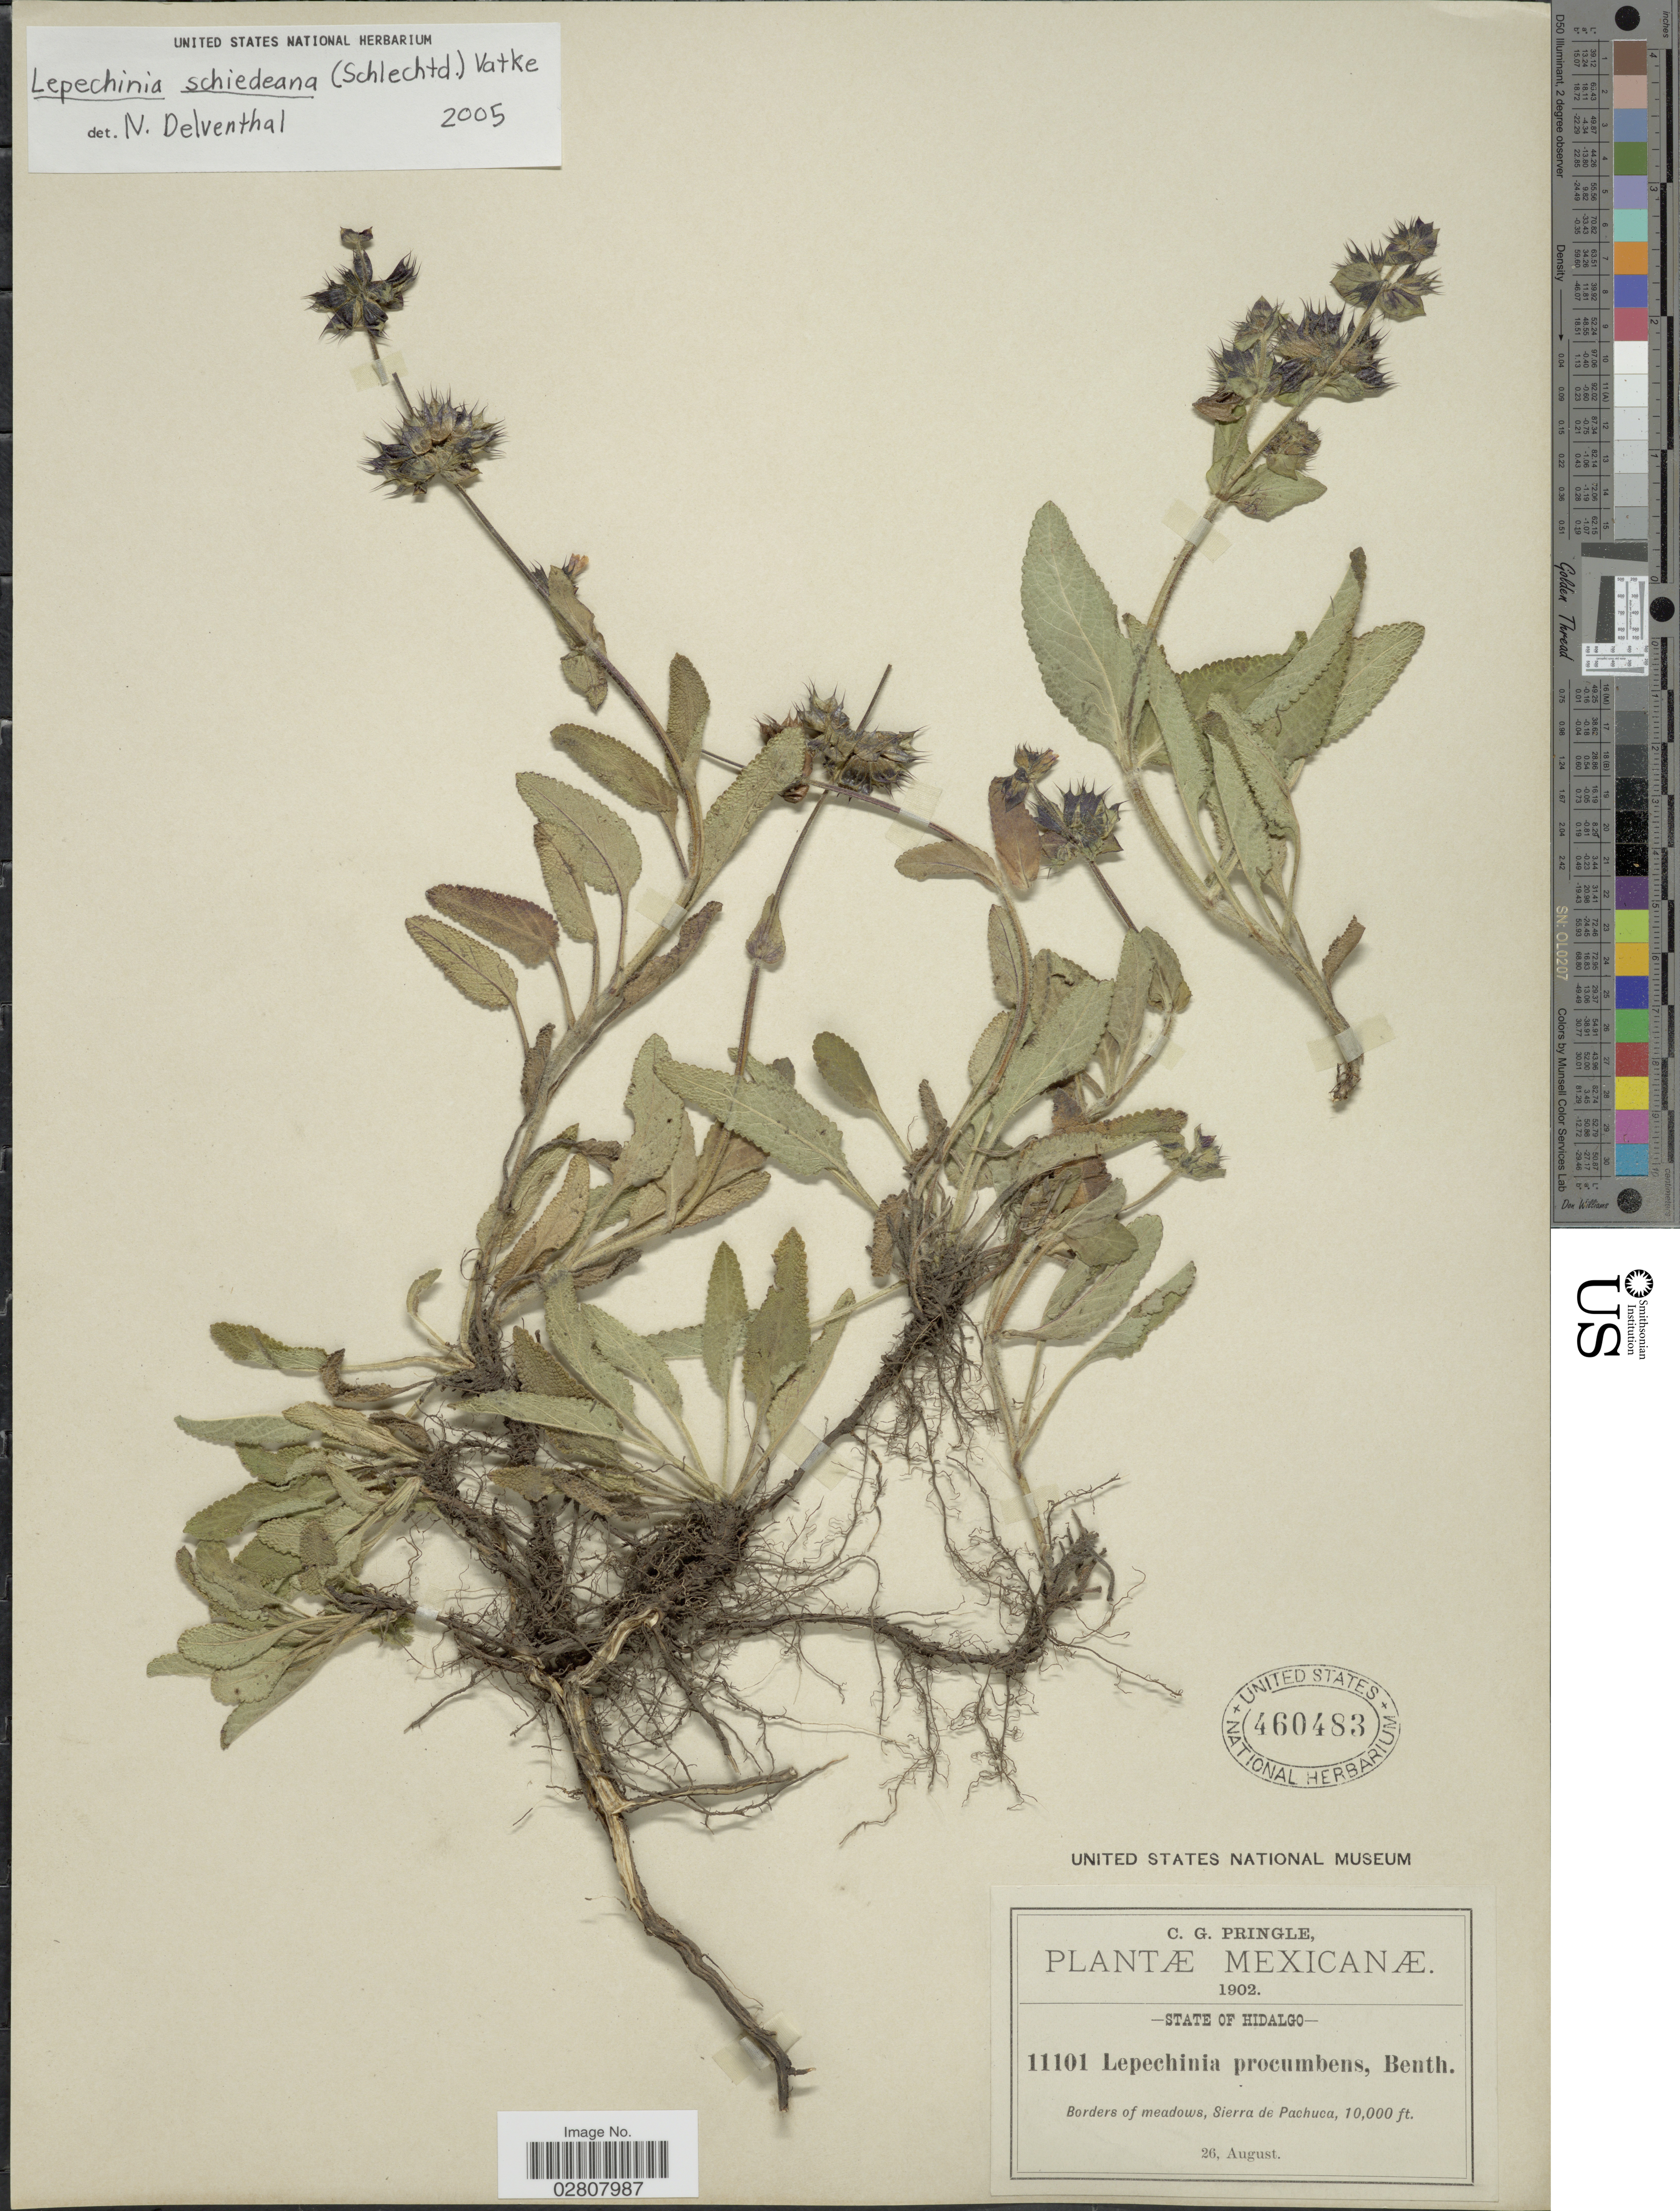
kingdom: Plantae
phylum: Tracheophyta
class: Magnoliopsida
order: Lamiales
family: Lamiaceae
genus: Lepechinia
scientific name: Lepechinia schiedeana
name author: (Schltdl.) Vatke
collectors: C. G. Pringle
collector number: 11101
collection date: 1902-08-26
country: Mexico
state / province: Hidalgo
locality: Borders of meadows, Sierra de Pachuca.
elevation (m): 3048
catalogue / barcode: US 460483